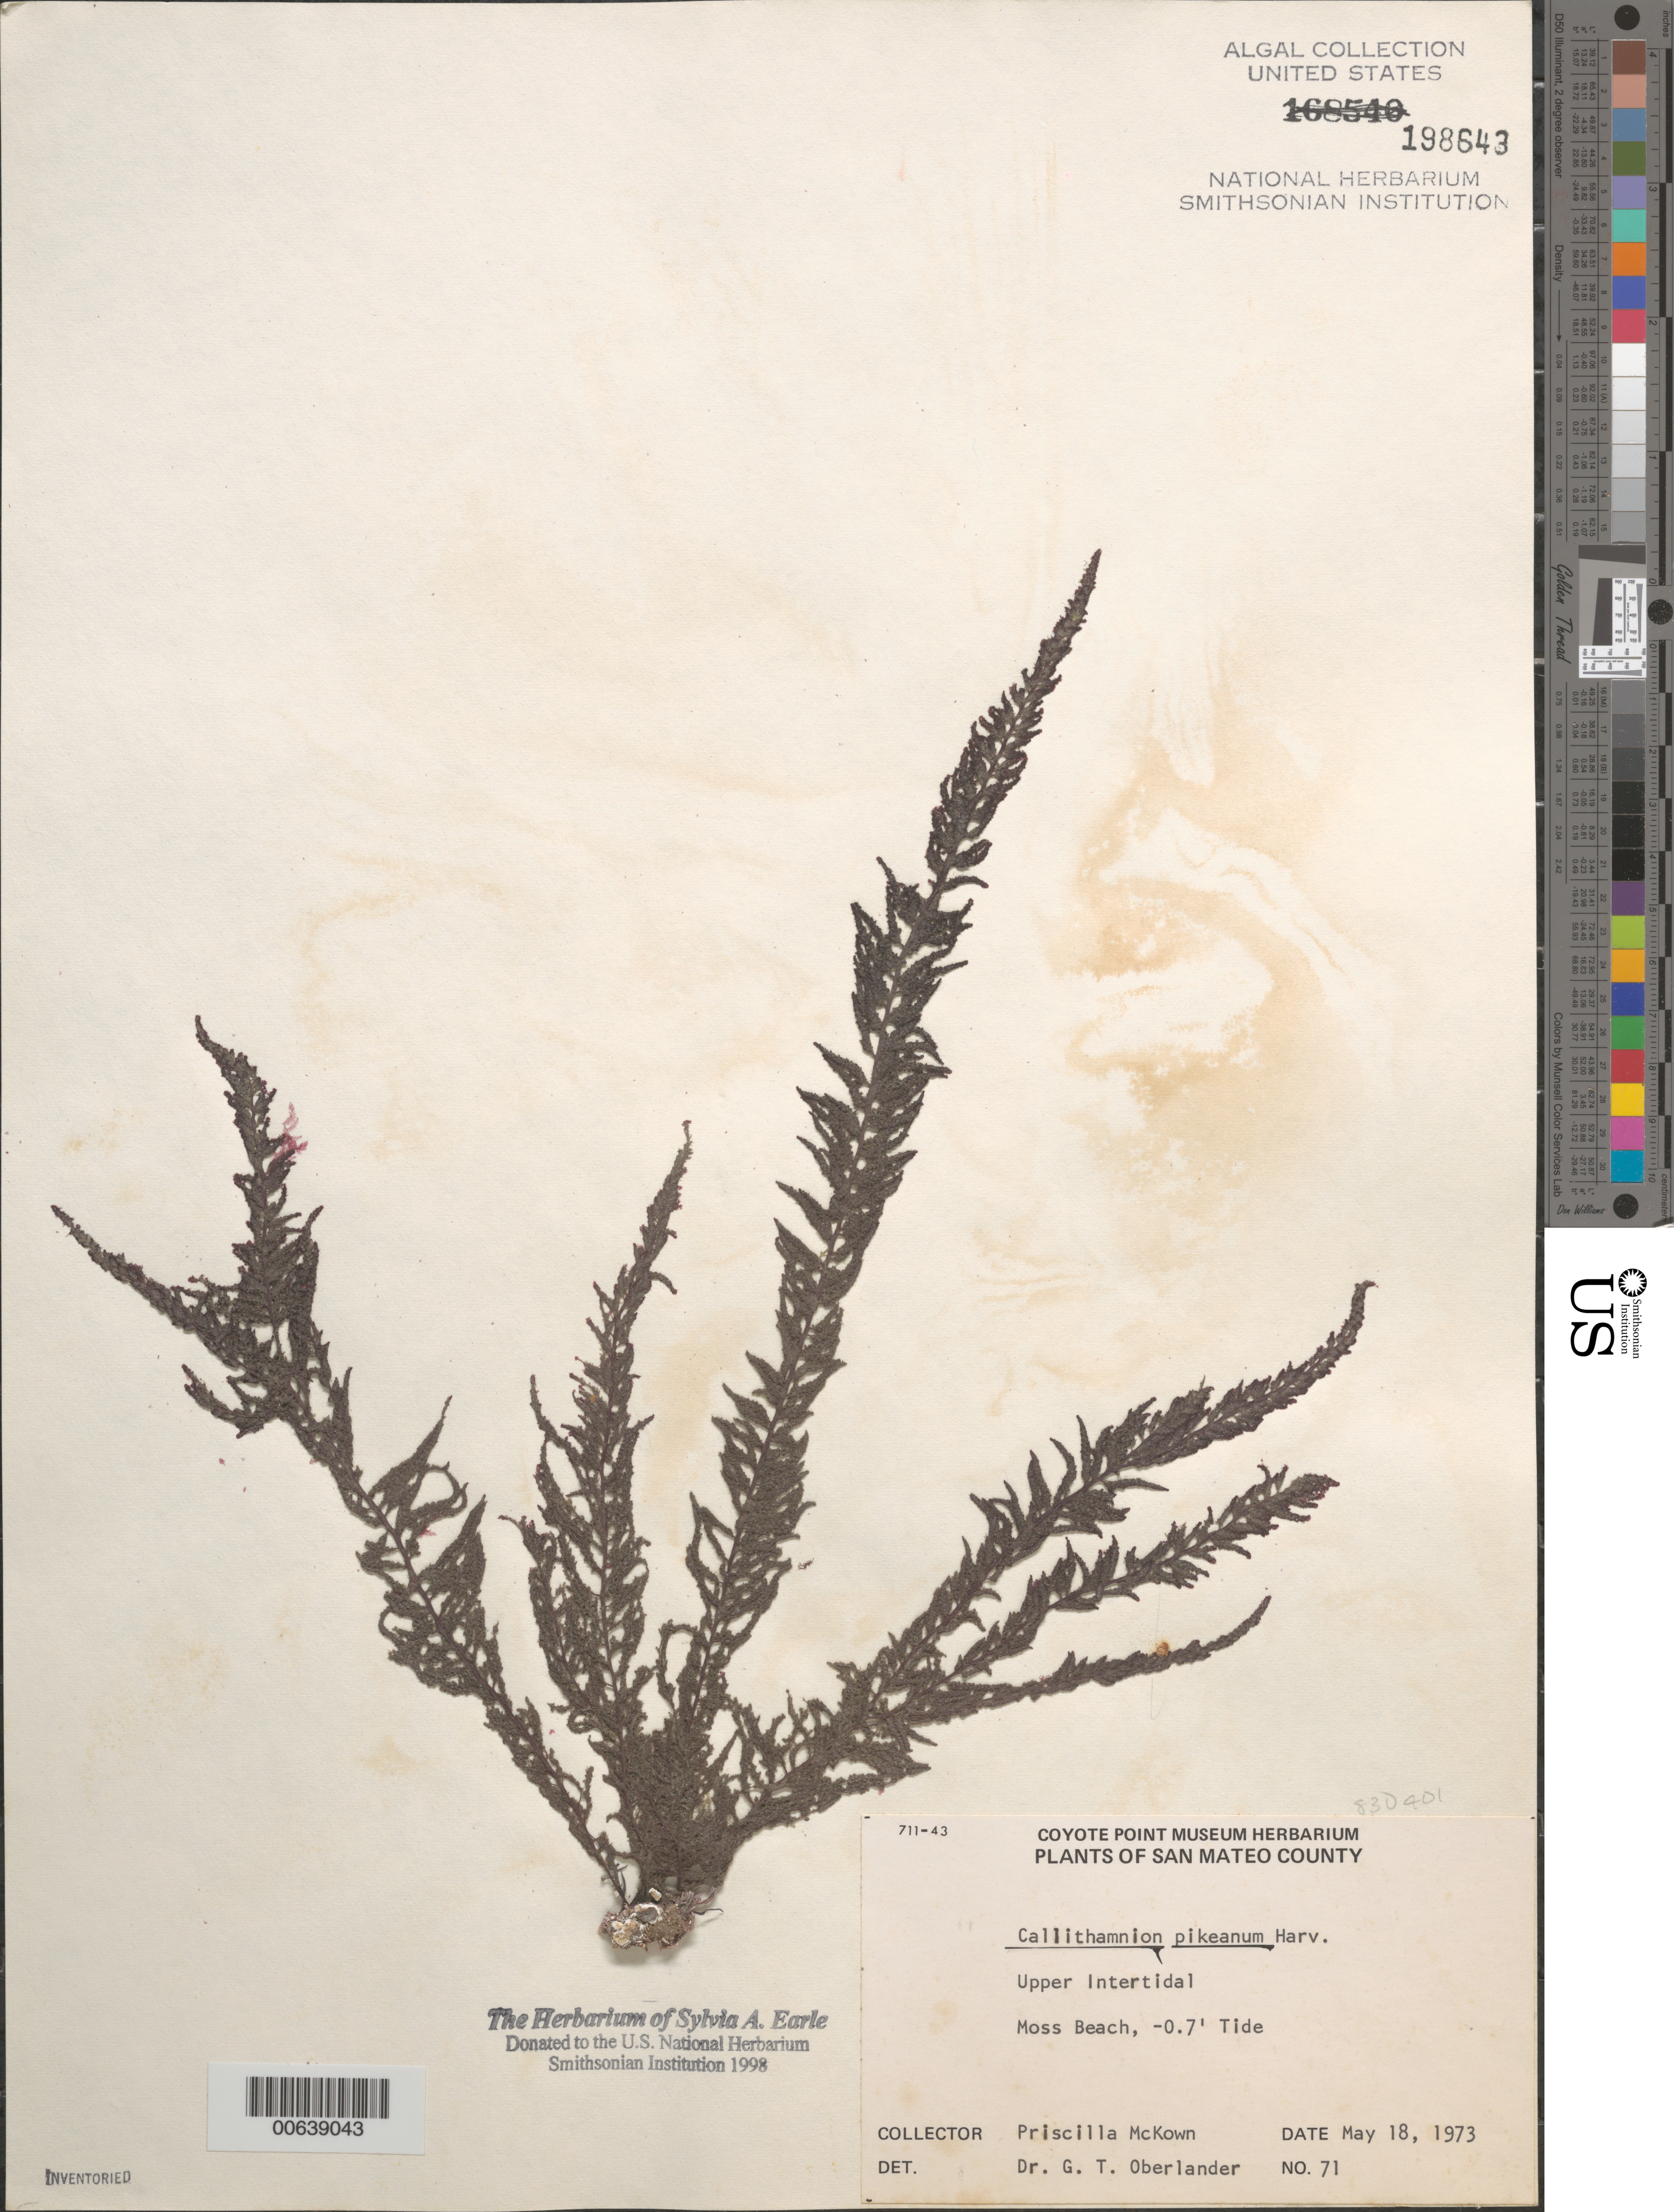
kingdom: Plantae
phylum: Rhodophyta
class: Florideophyceae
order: Ceramiales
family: Callithamniaceae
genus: Callithamnion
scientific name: Callithamnion pikeanum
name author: Harv.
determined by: Oberlander, G. T.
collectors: P. McKown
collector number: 71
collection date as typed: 18 May 1973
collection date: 1973-05-18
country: United States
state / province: California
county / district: San Mateo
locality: Moss Beach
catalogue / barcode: US 198643